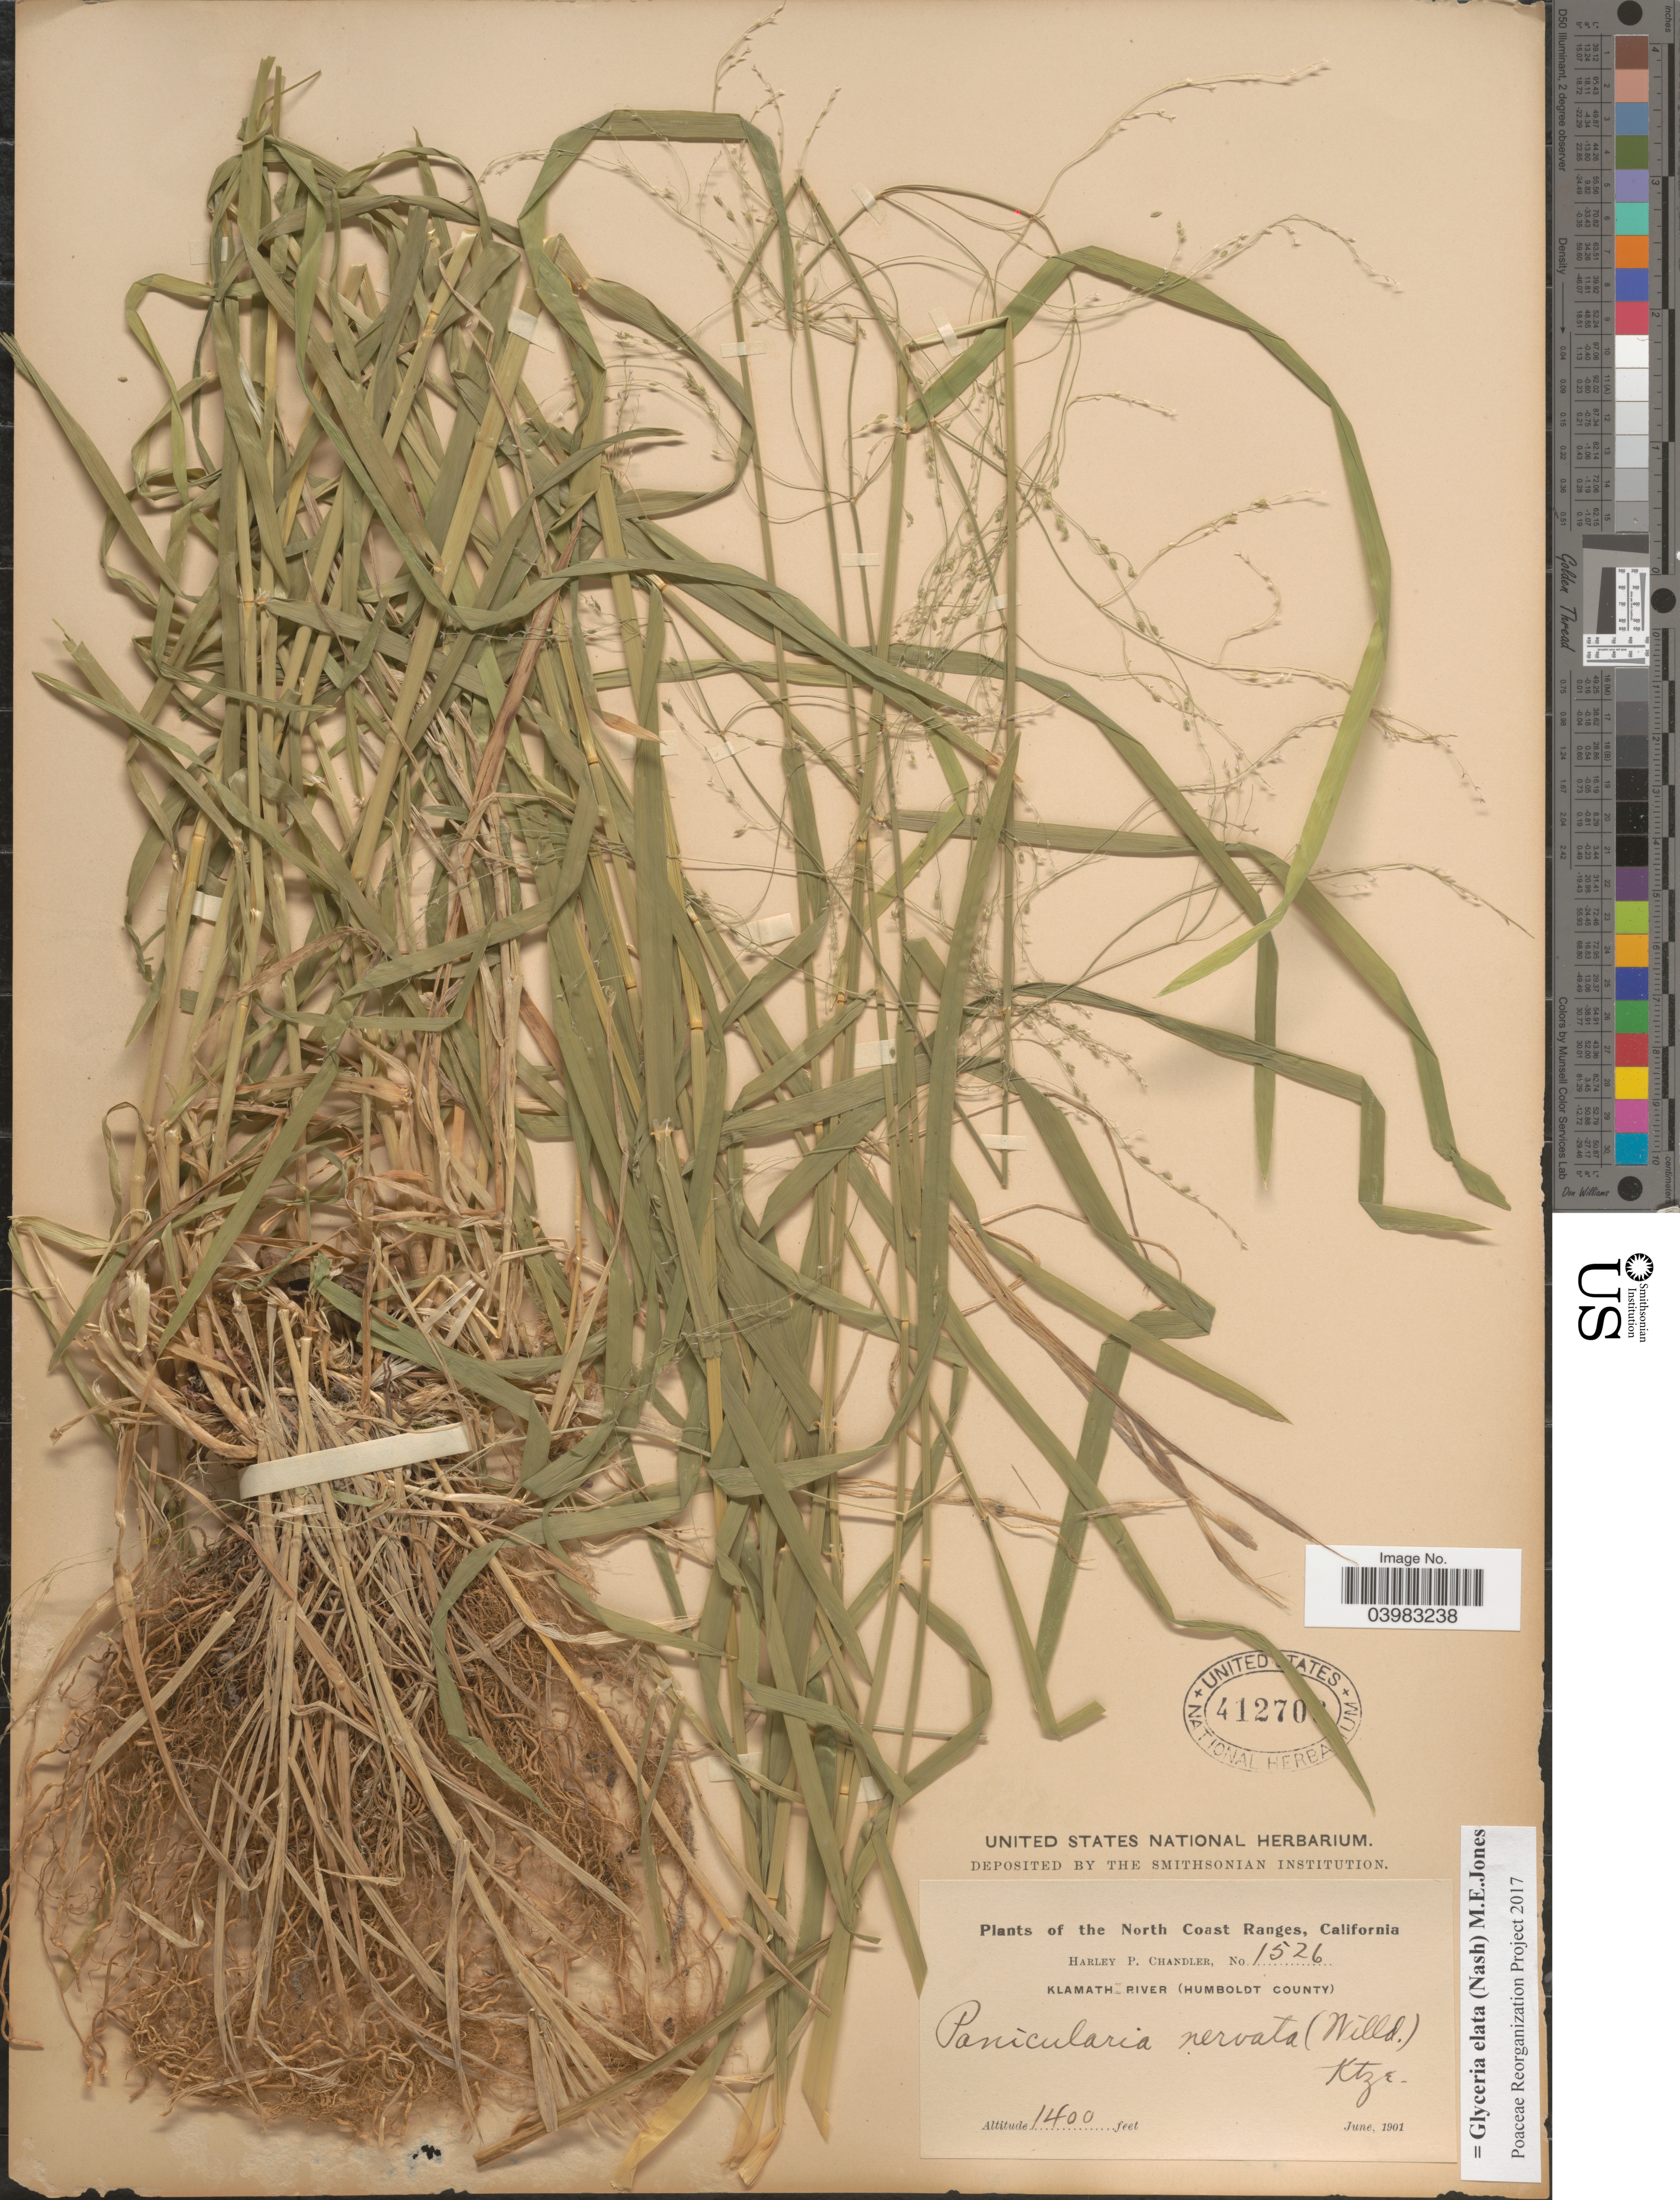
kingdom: Plantae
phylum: Tracheophyta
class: Liliopsida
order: Poales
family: Poaceae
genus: Glyceria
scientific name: Glyceria elata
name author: (Nash) M.E. Jones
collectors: H. Chandler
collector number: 1526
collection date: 1901-06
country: United States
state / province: California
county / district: Humboldt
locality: North Coast Ranges. Klamath River (Humboldt County).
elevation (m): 427